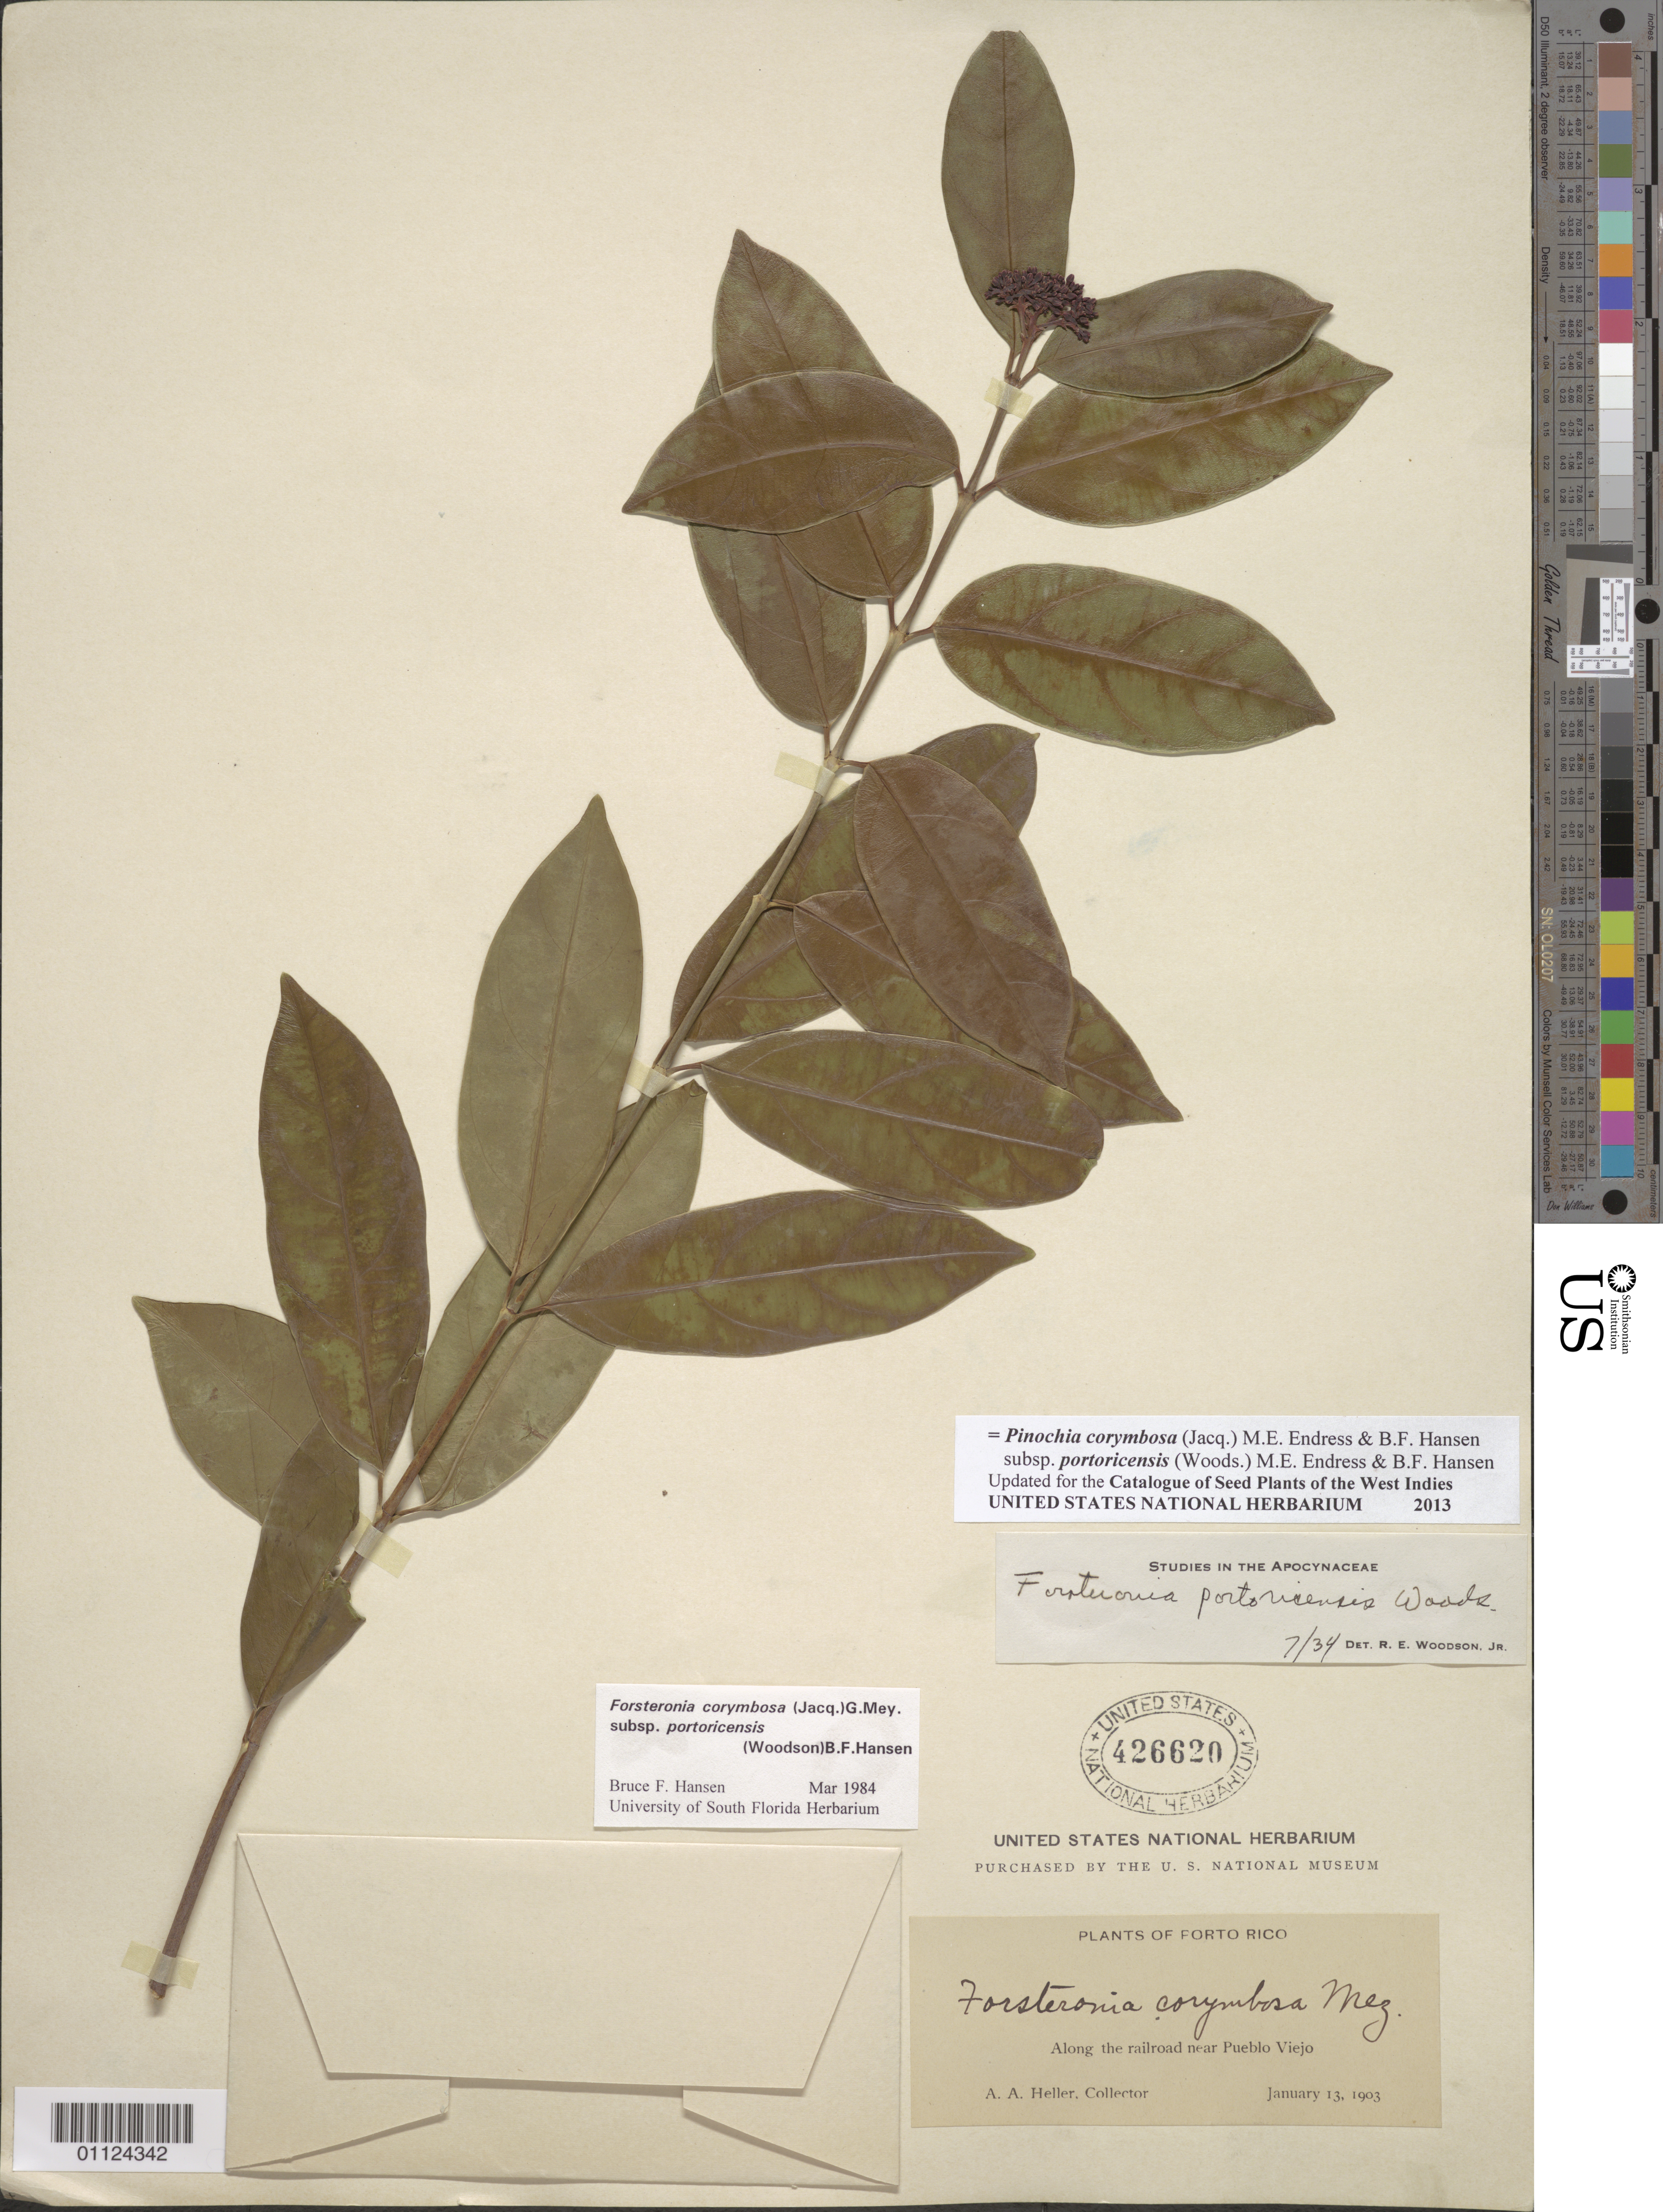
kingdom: Plantae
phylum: Tracheophyta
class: Magnoliopsida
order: Gentianales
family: Apocynaceae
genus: Pinochia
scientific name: Pinochia corymbosa subsp. portoricensis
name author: (Woodson) M.E. Endress & B.F. Hansen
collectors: A. A. Heller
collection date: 1903-01-13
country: Puerto Rico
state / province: Guaynabo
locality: Pueblo Viejo vicinity.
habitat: Along railroad.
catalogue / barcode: US 426620